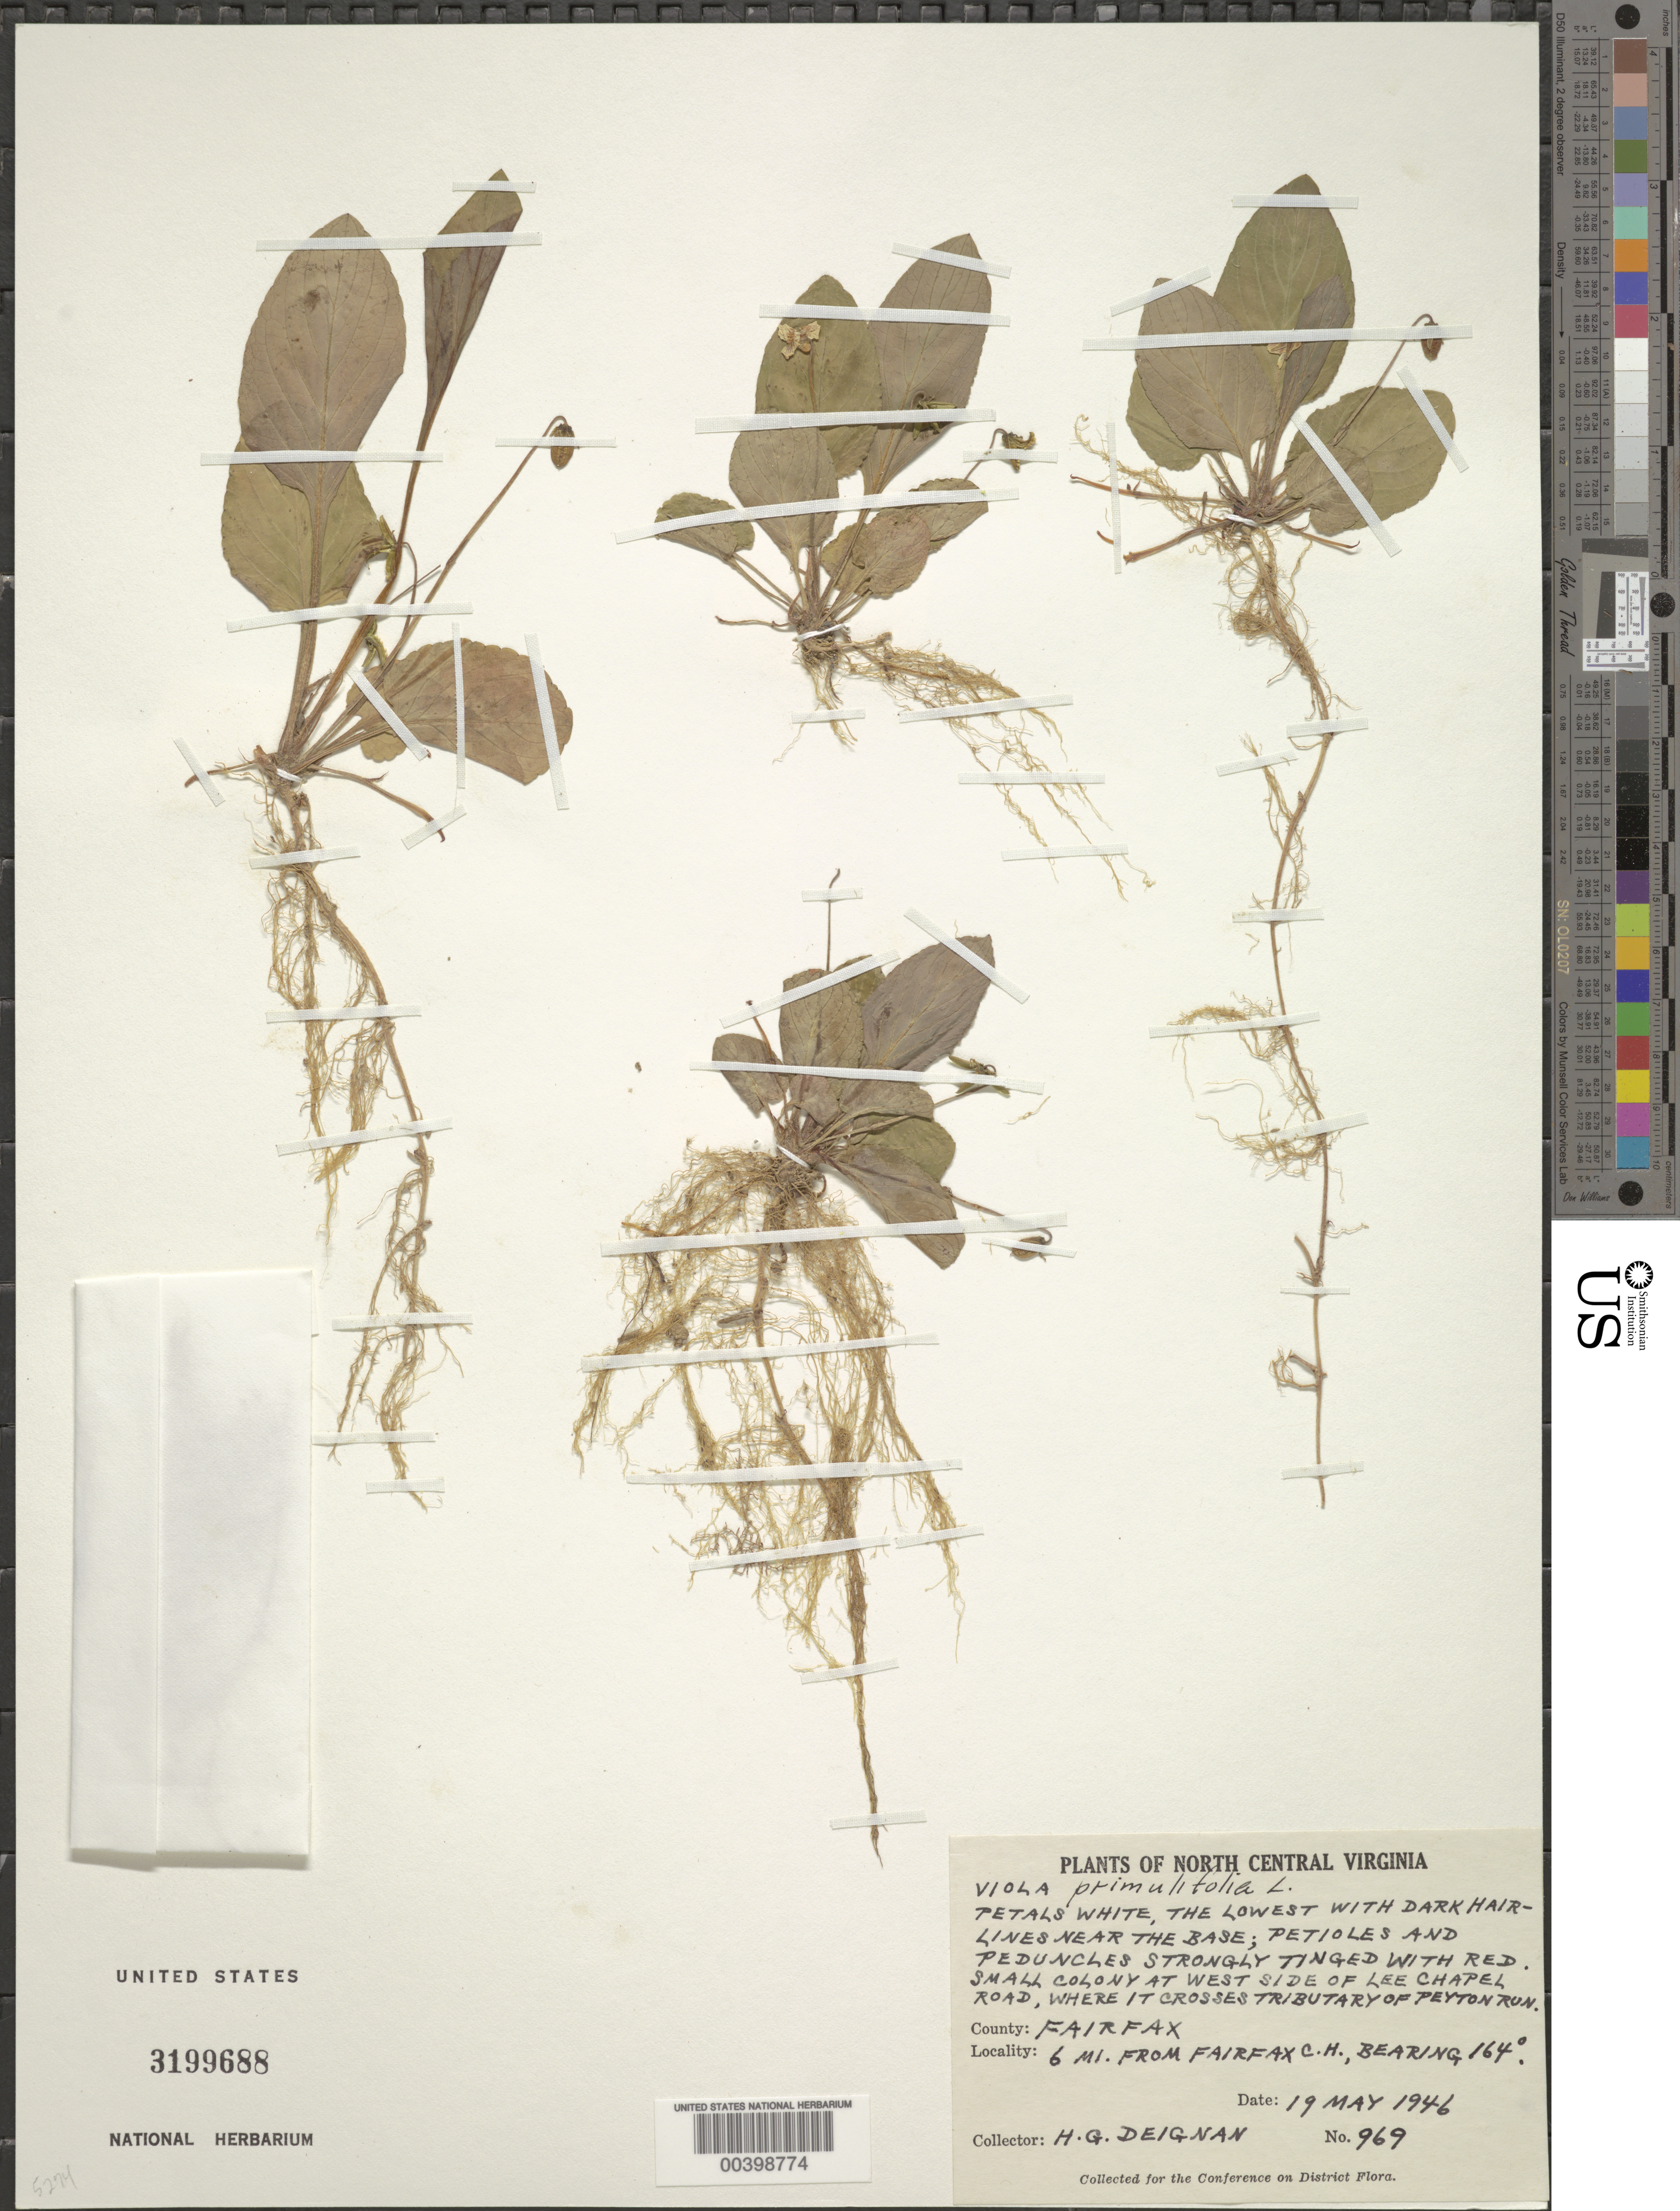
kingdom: Plantae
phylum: Tracheophyta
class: Magnoliopsida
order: Malpighiales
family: Violaceae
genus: Viola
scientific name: Viola primulifolia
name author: L.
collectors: H. Deignan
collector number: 969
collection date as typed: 19 May 1946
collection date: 1946-05-19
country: United States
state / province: Virginia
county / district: Fairfax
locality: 6 mi from Fairfax County Court House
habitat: Along road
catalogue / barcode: US 3199688